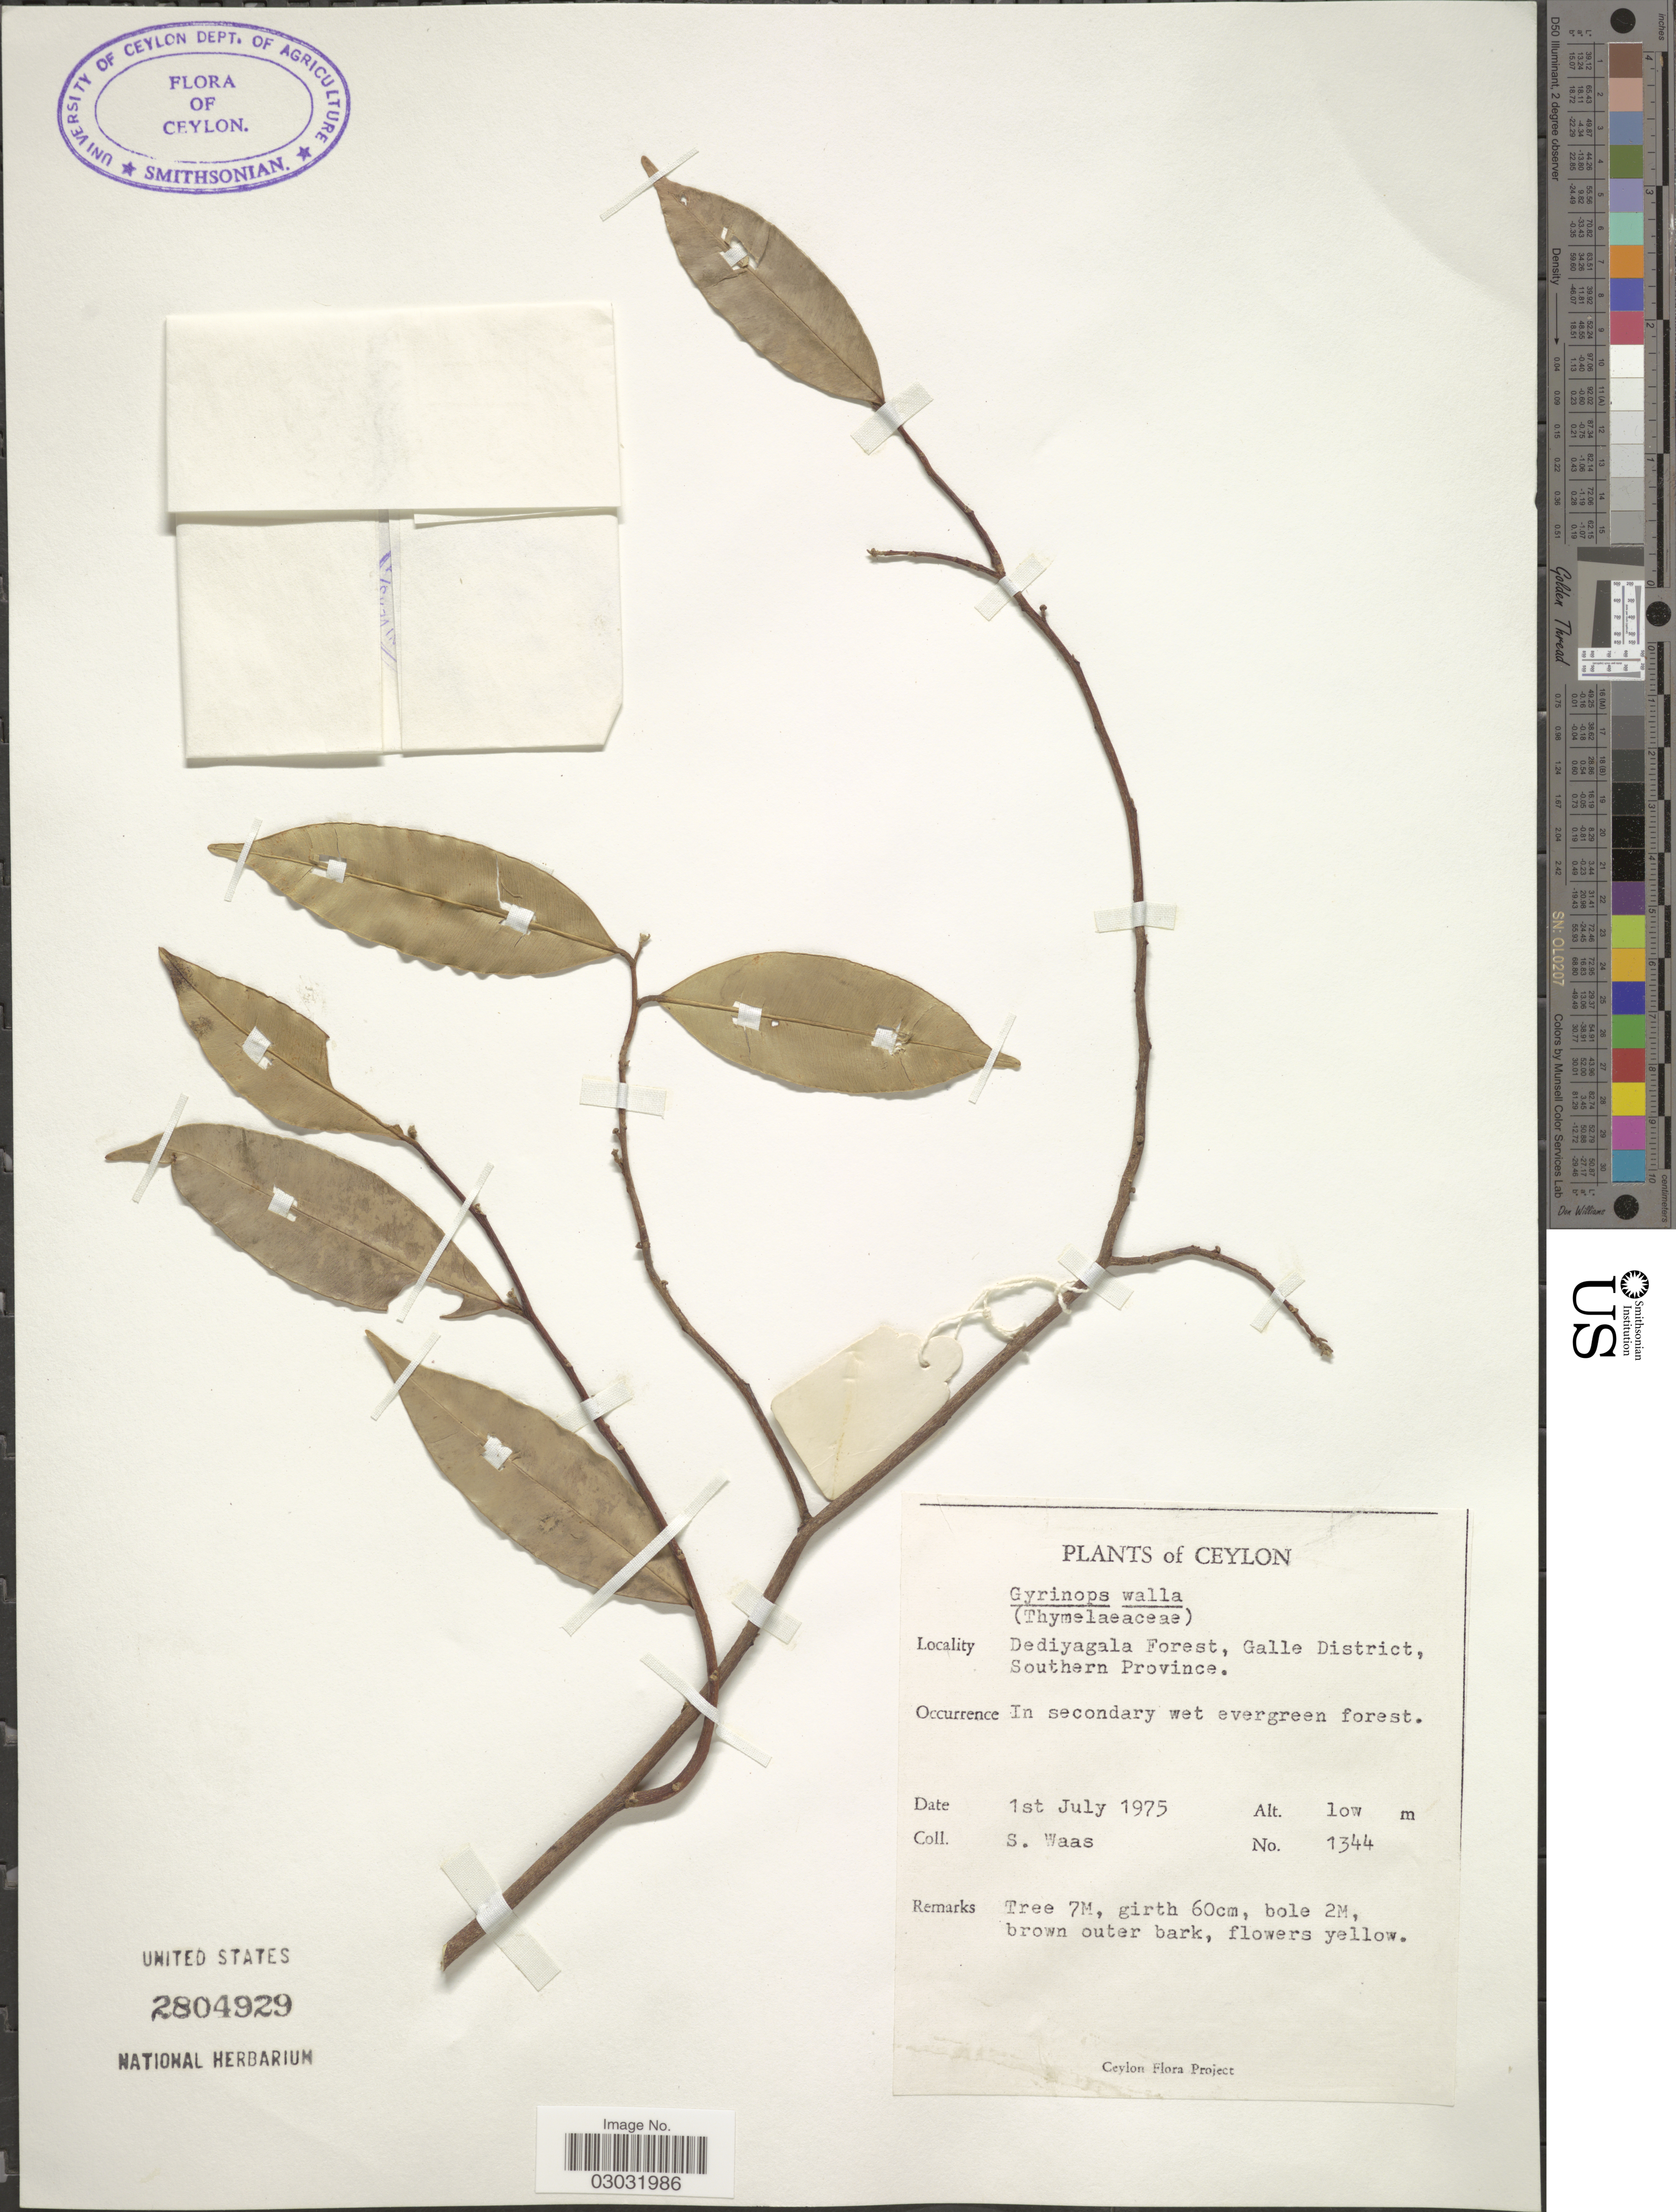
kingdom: Plantae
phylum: Tracheophyta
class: Magnoliopsida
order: Malvales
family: Thymelaeaceae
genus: Gyrinops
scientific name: Gyrinops walla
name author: Gaertn.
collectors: S. Waas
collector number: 1344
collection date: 1975-07-01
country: Sri Lanka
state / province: Southern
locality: Ceylon, Dediyagala Forest, Galle District, Southern Province.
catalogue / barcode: US 2804929